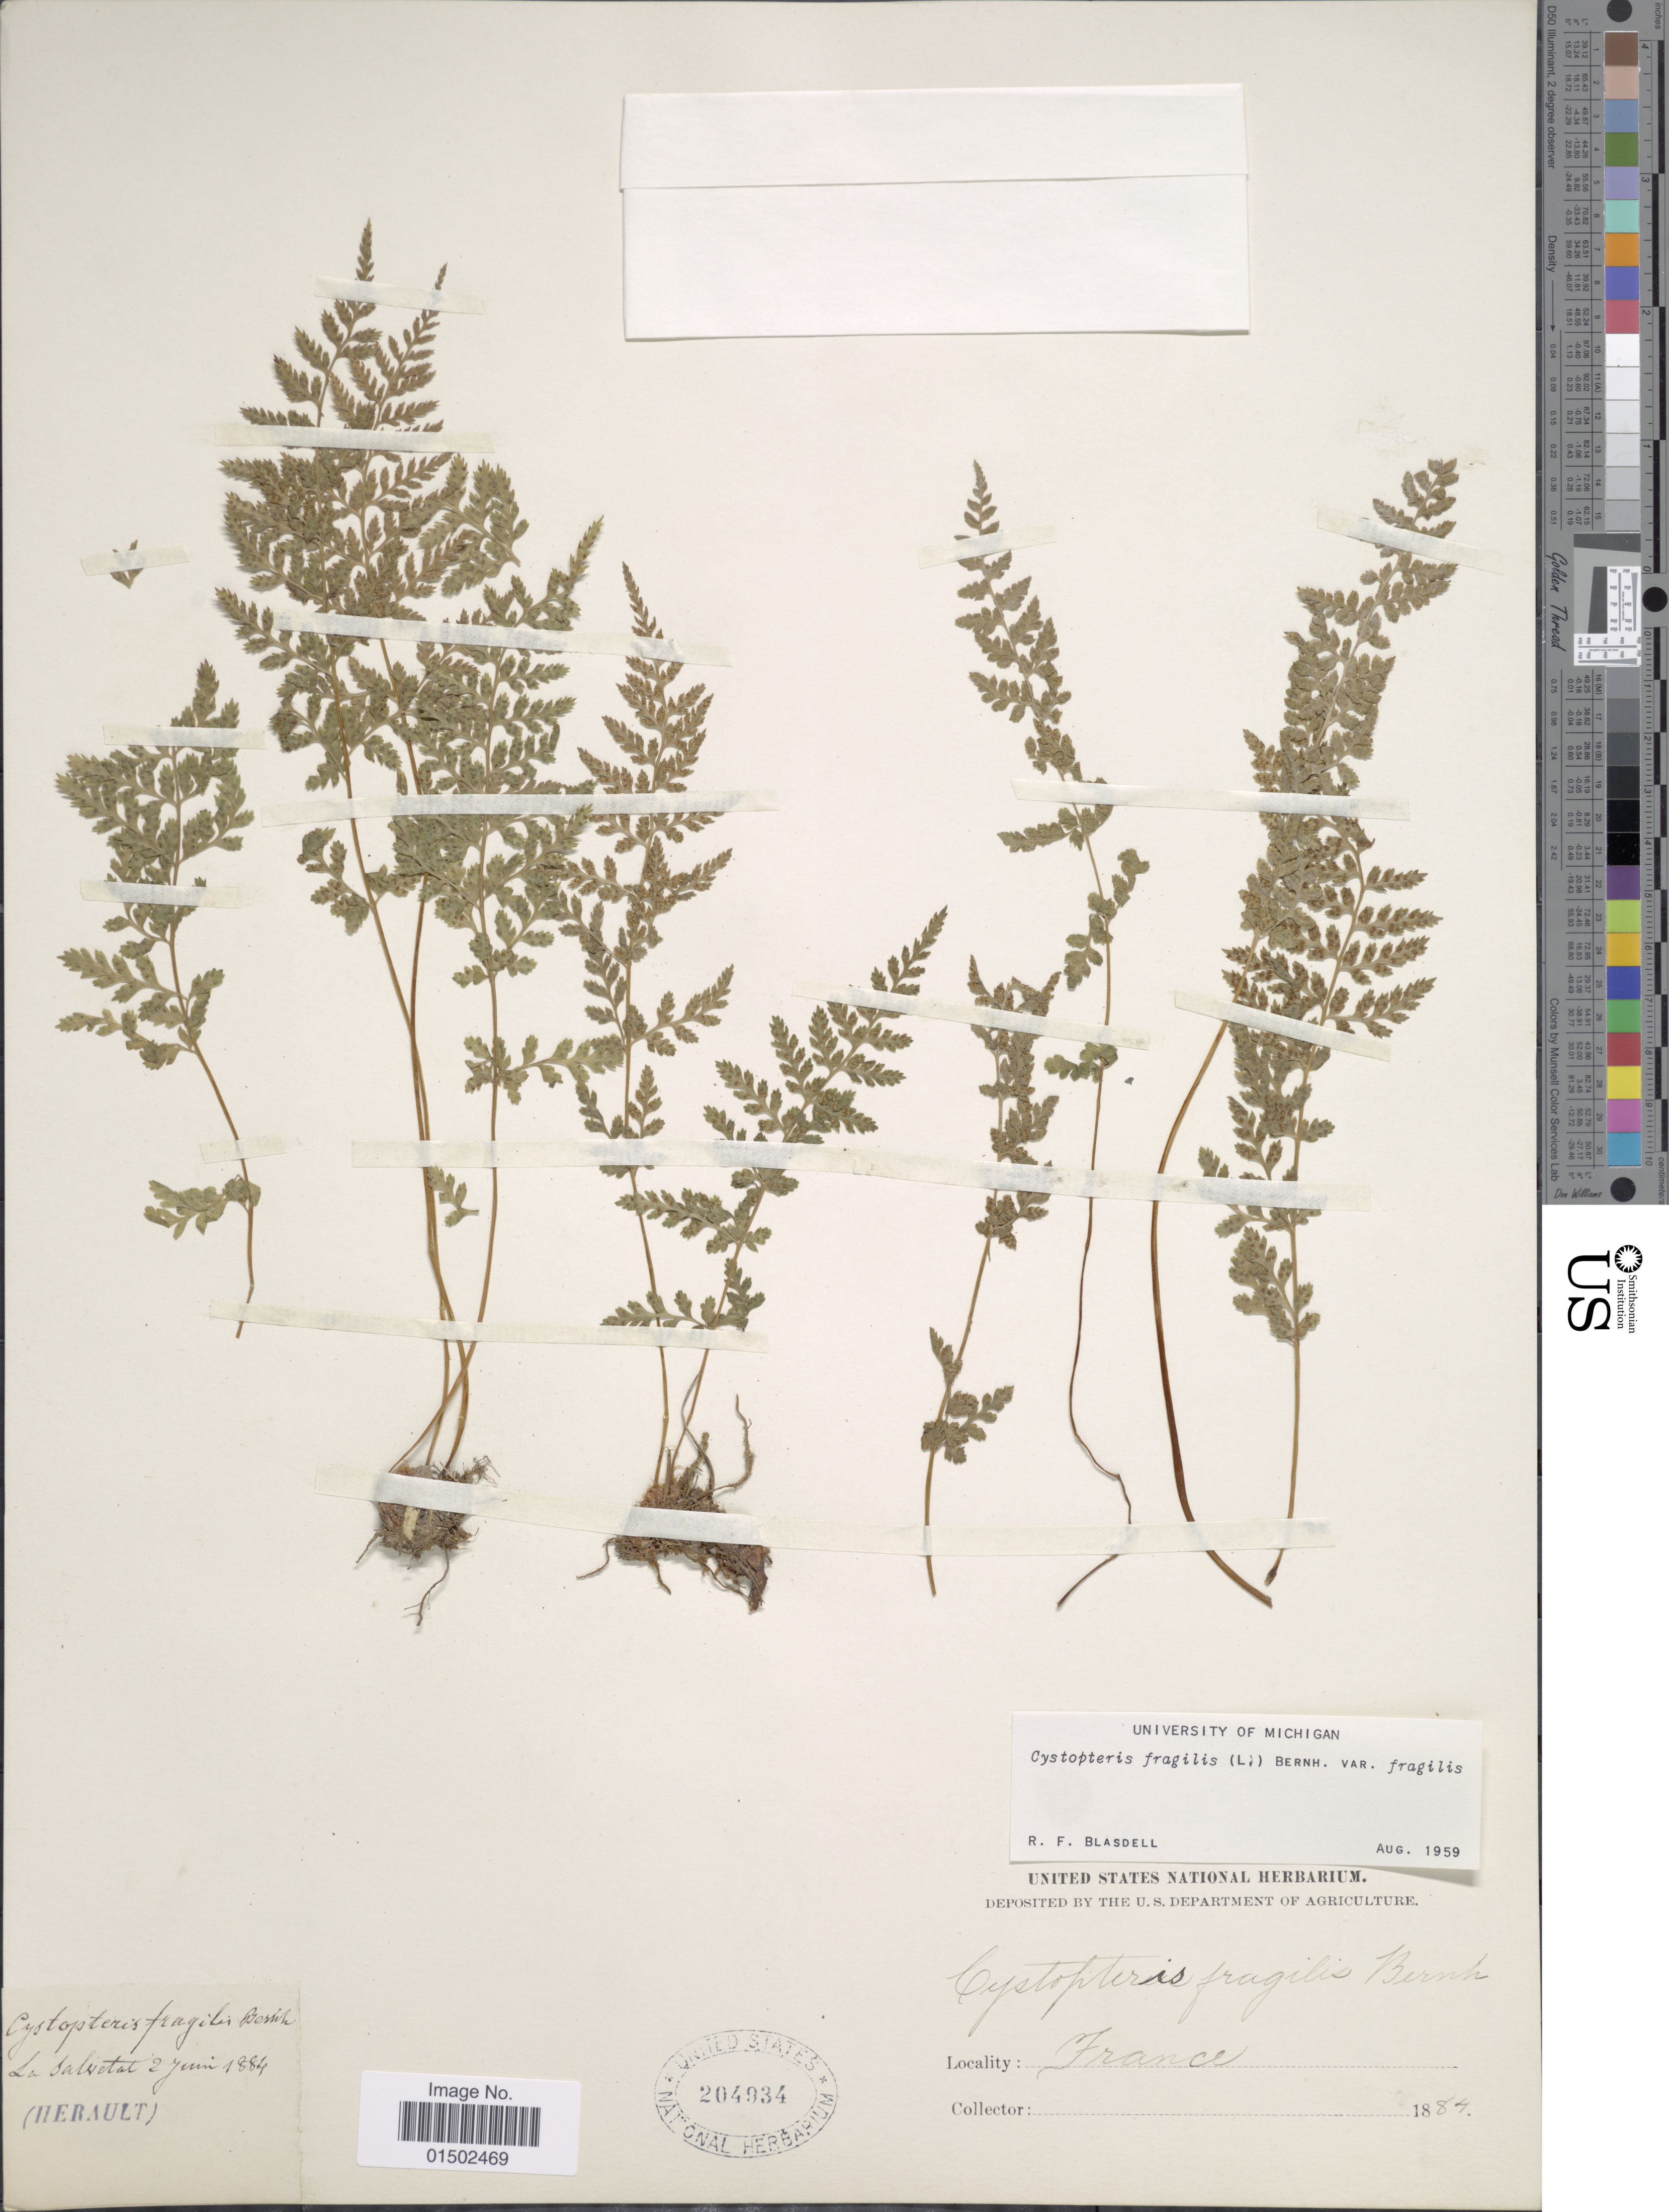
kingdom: Plantae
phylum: Tracheophyta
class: Polypodiopsida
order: Polypodiales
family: Cystopteridaceae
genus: Cystopteris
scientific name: Cystopteris fragilis var. fragilis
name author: (L.) Bernh.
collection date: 1884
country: France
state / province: Occitanie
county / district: Hérault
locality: La Salvetat, (Herault)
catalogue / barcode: US 204934